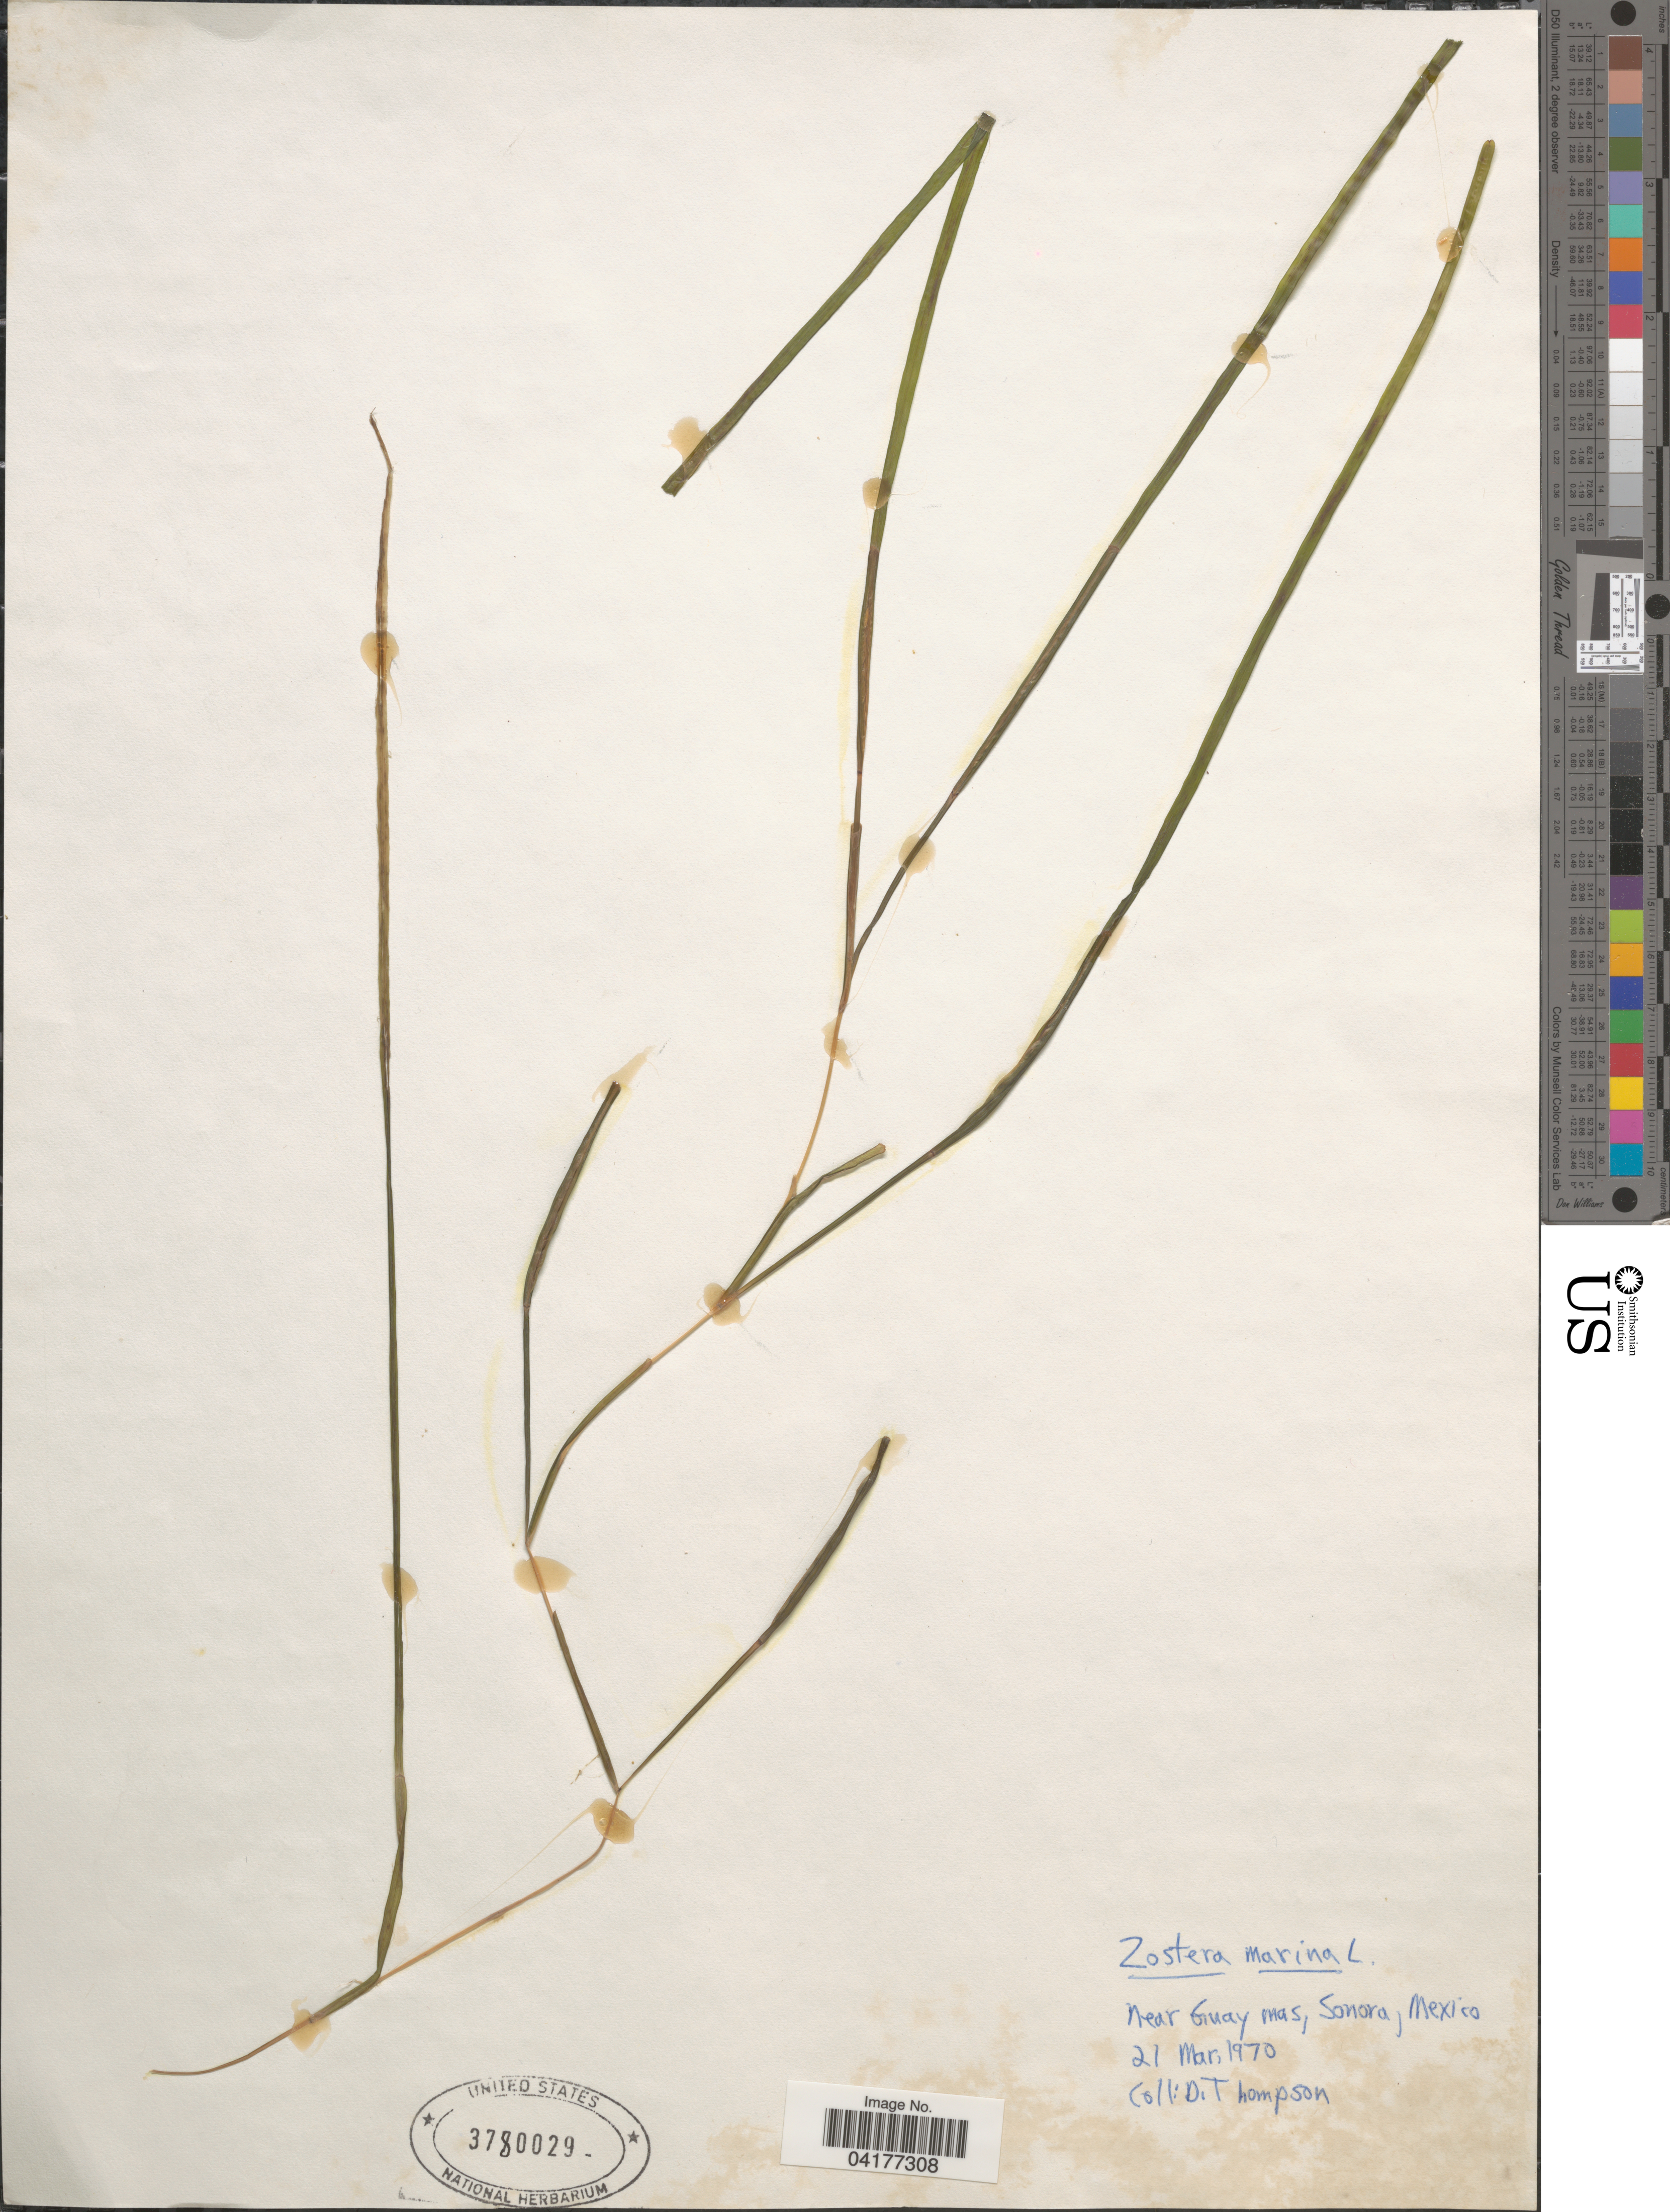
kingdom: Plantae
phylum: Tracheophyta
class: Liliopsida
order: Alismatales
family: Zosteraceae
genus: Zostera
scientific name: Zostera marina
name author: L.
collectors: D. Thompson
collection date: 1970-03-21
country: Mexico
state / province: Sonora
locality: Near Guaymas.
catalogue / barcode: US 3780029